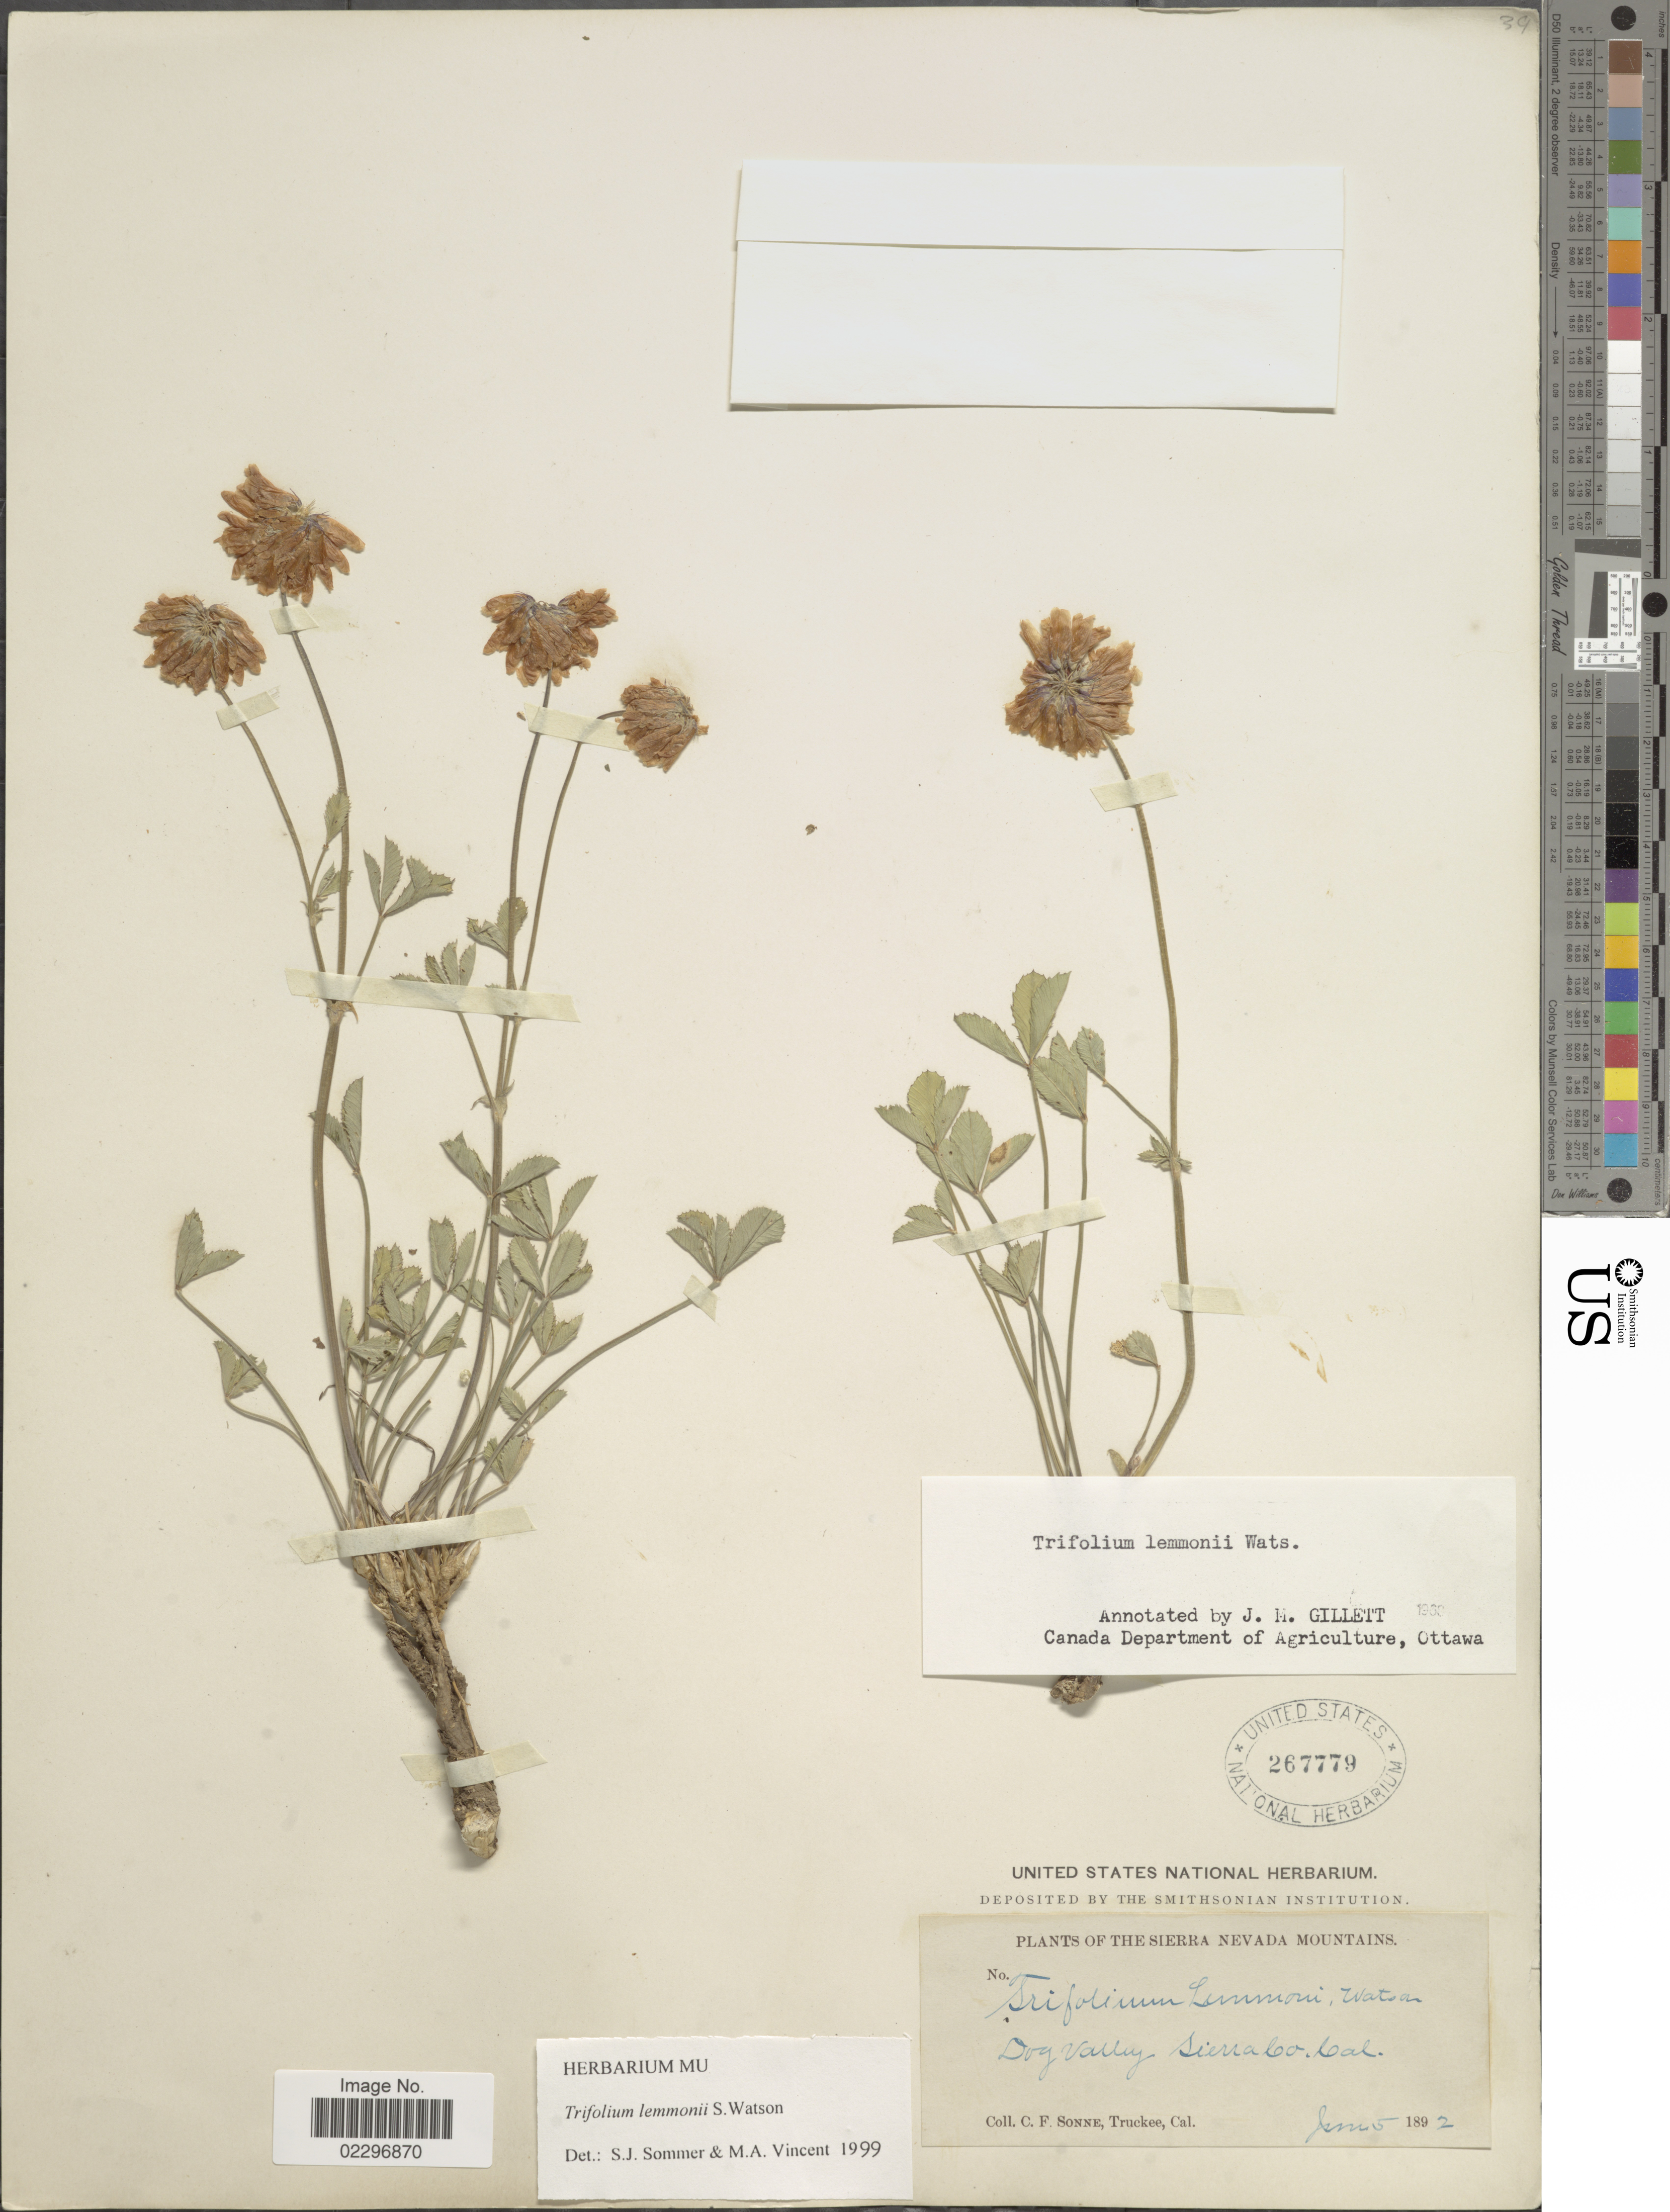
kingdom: Plantae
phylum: Tracheophyta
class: Magnoliopsida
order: Fabales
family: Fabaceae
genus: Trifolium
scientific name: Trifolium lemmonii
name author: S. Watson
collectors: C. Sonne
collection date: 1892-06-05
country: United States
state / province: California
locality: The Sierra Nevada Mountains, Dry Valley, Sierra Co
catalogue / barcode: US 267779